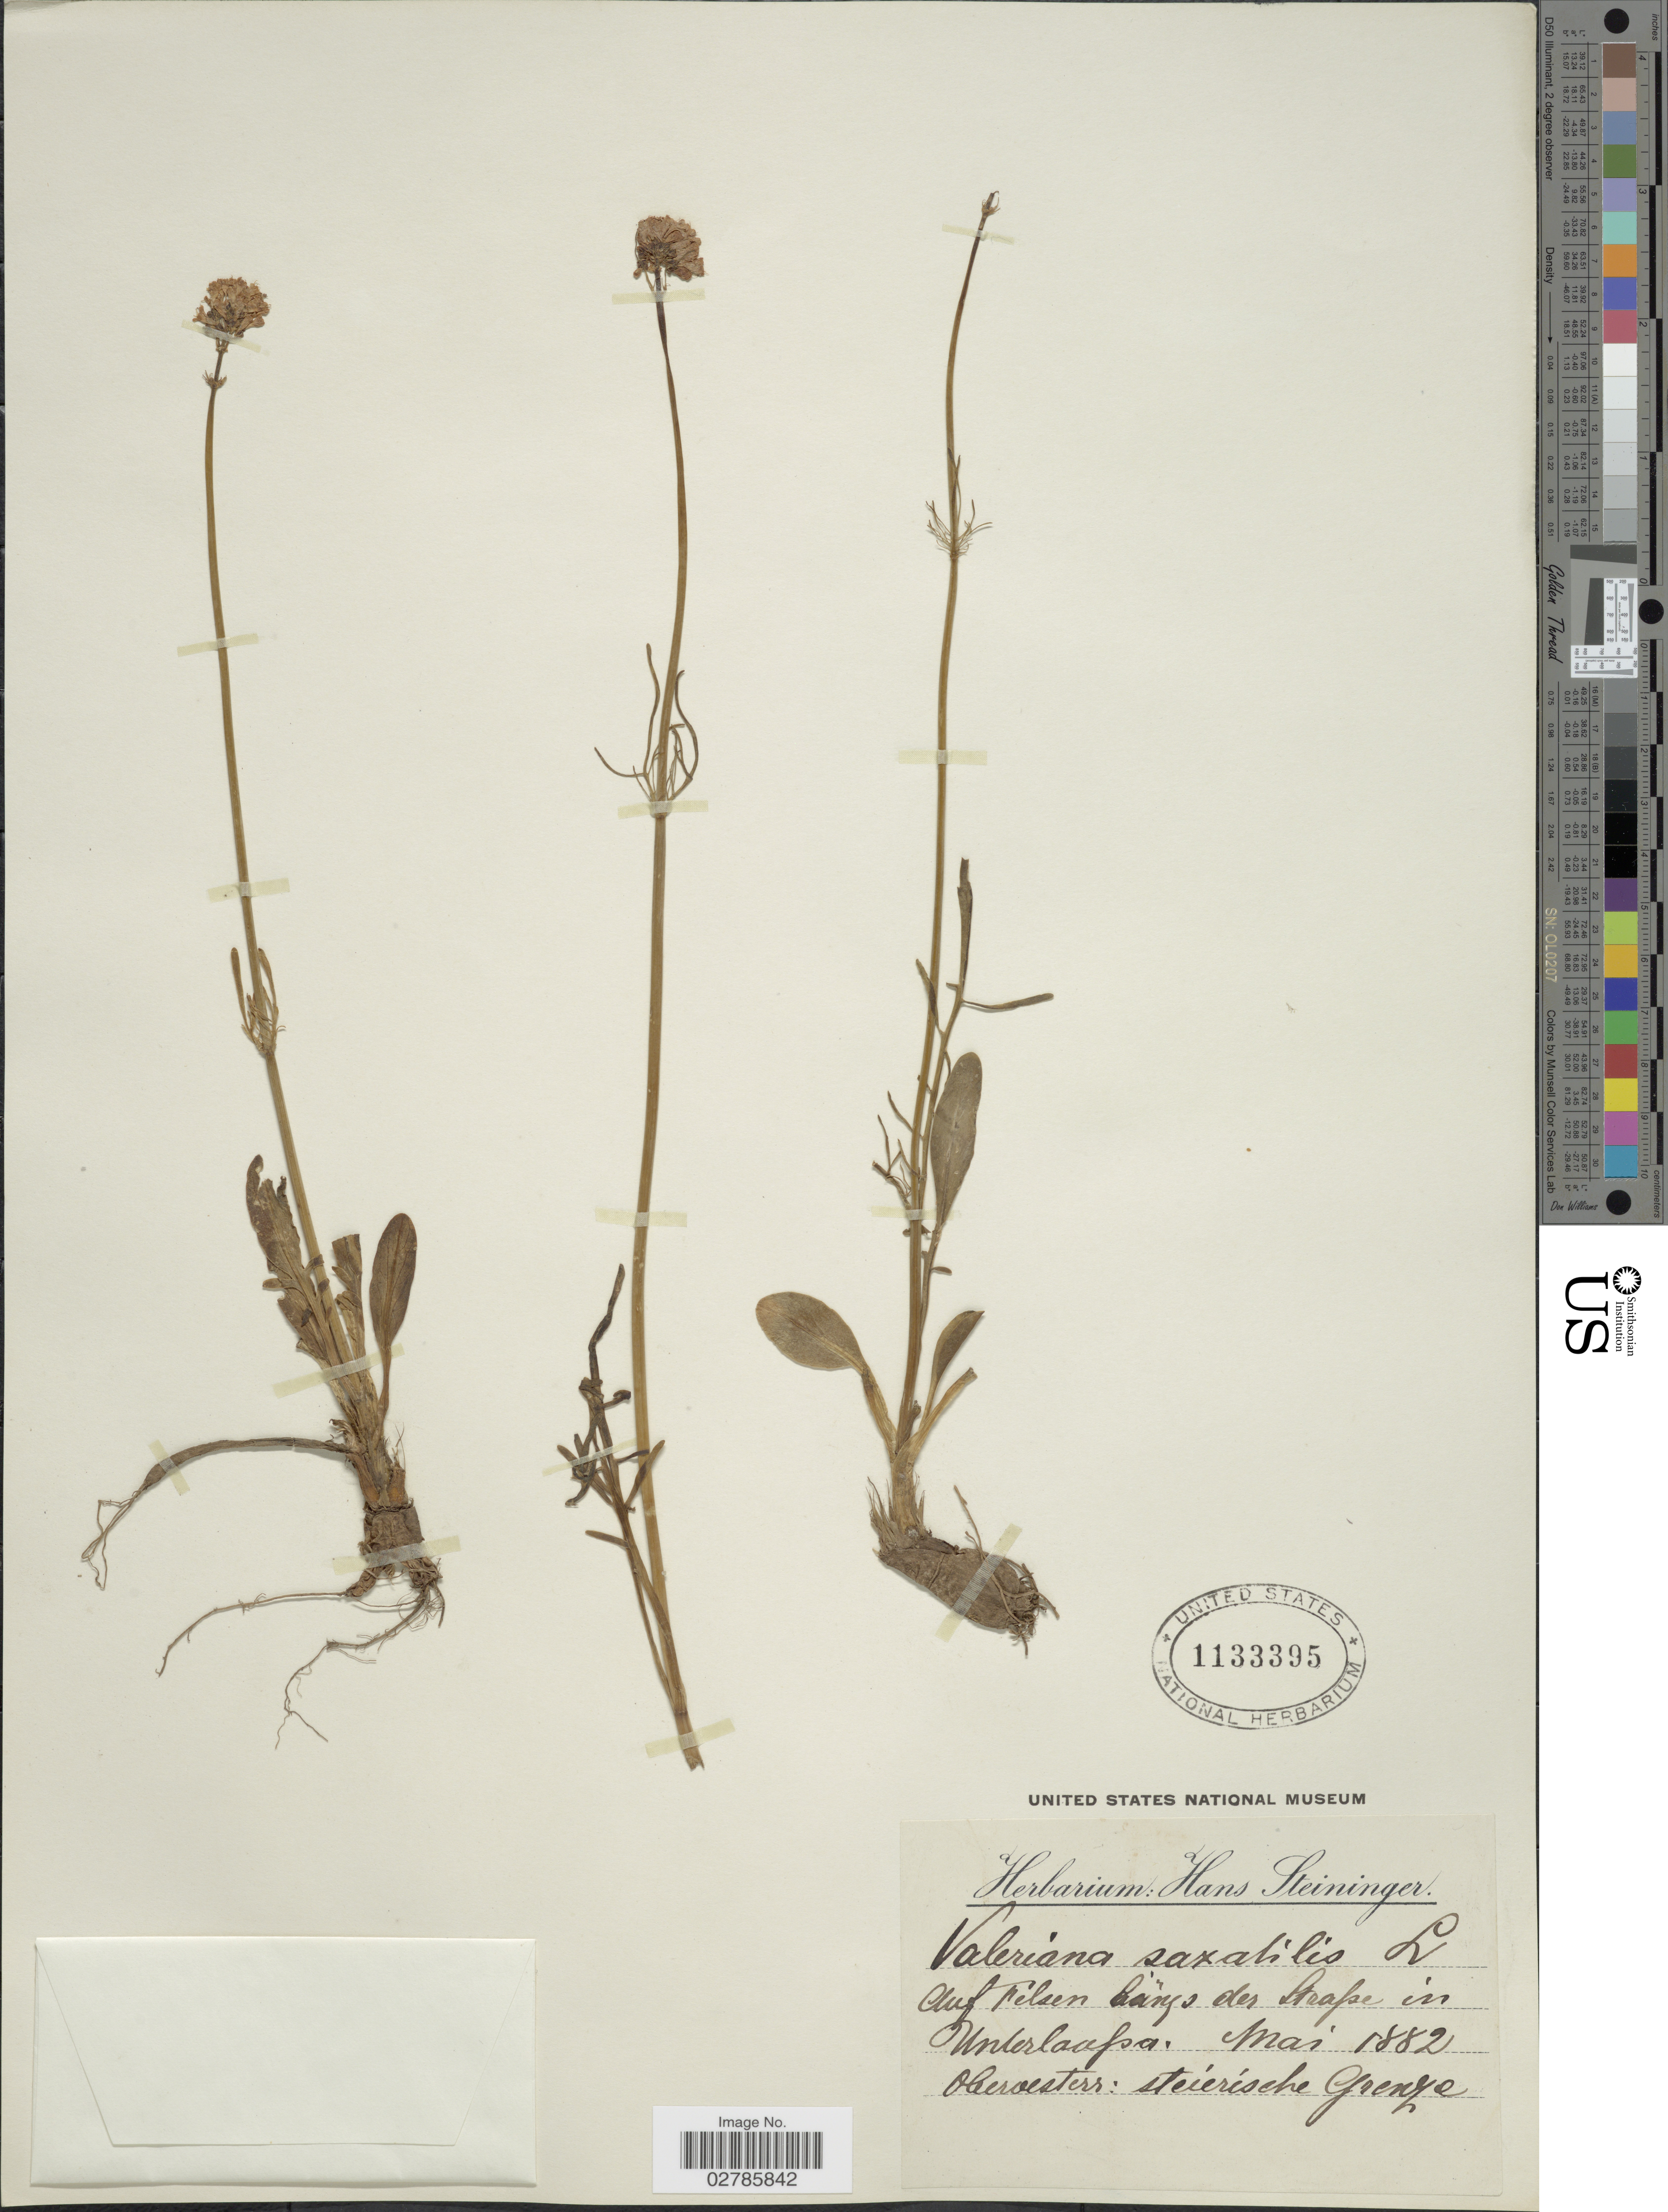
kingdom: Plantae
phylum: Tracheophyta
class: Magnoliopsida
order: Dipsacales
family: Caprifoliaceae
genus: Valeriana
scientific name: Valeriana saxatilis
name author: L.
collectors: ex herb. Hans Steininger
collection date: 1882-05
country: Austria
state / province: Oberosterreich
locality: Auf Felsen bängs des Strape in Unterlaufsa. Oberoesterr: steierische Grenze.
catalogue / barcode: US 1133395